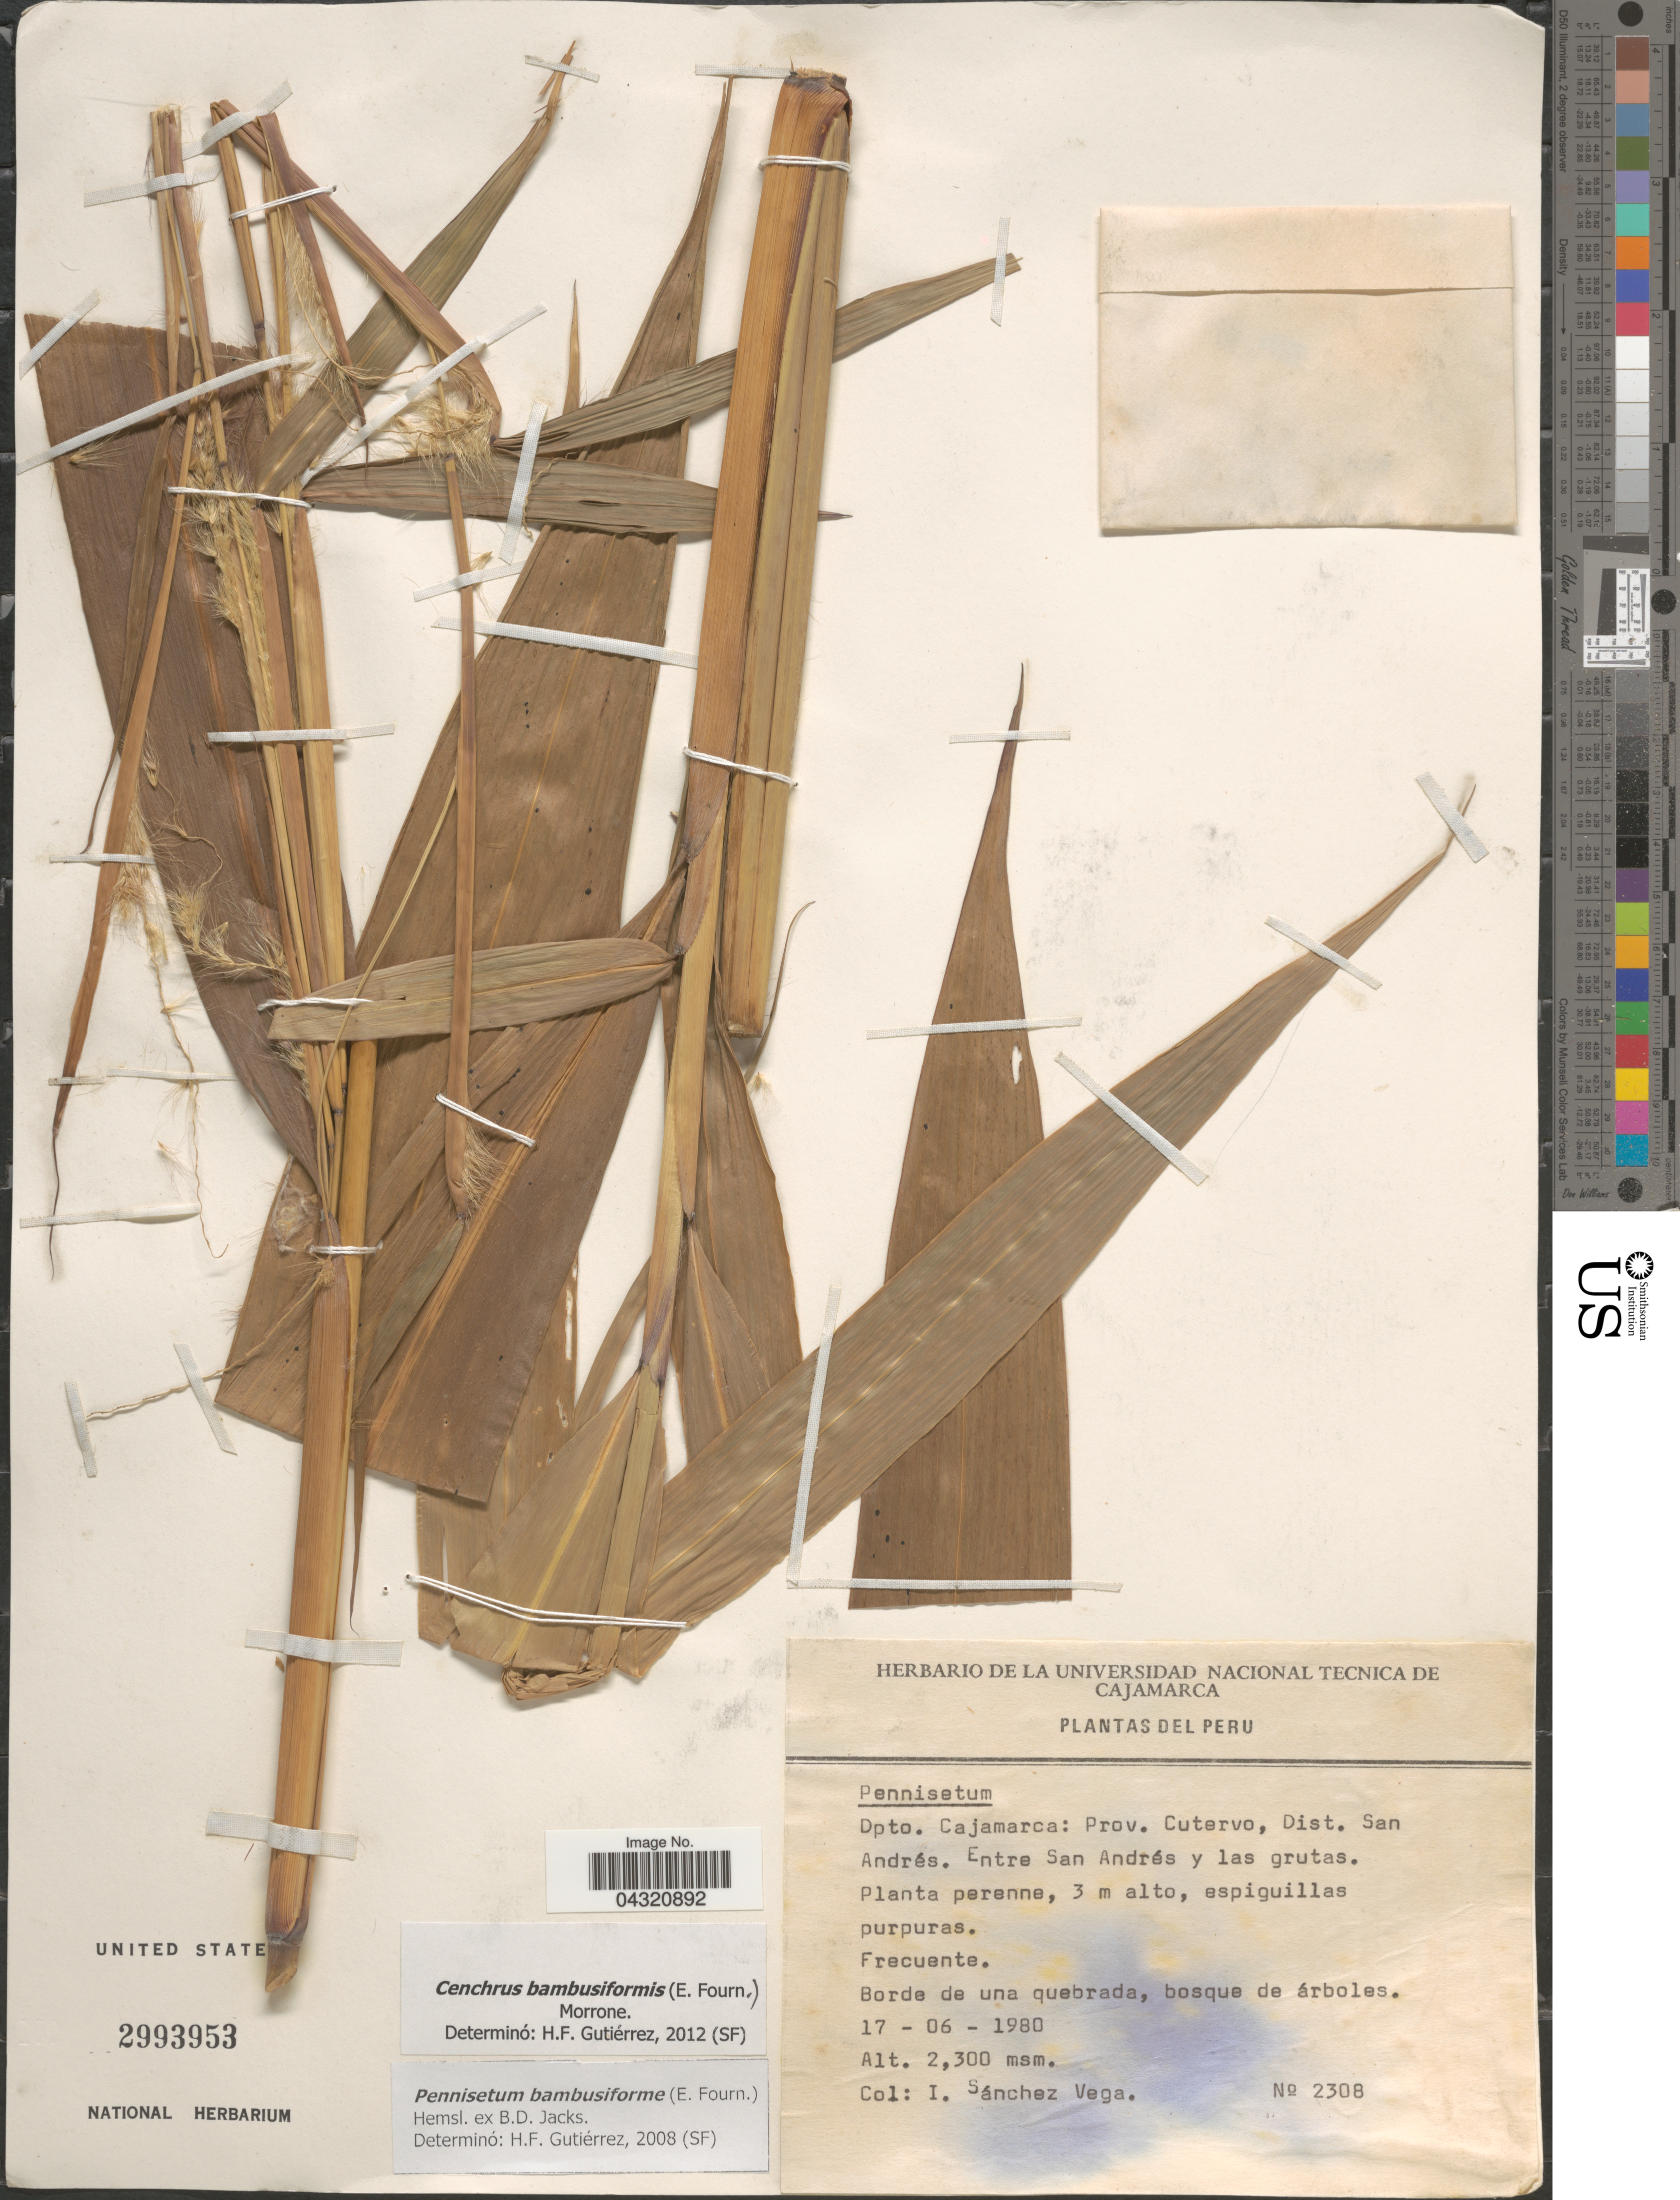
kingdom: Plantae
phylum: Tracheophyta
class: Liliopsida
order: Poales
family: Poaceae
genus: Cenchrus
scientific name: Cenchrus brownii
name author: Roem. & Schult.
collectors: I. Sánchez Vega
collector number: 2308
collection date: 1980-06-17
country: Peru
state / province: Cajamarca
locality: Dpto. Cajamarca: Prov. Cutervo, Dist. San Andrés. Entre San Andrés y las grutas.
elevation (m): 2300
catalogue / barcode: US 2993953